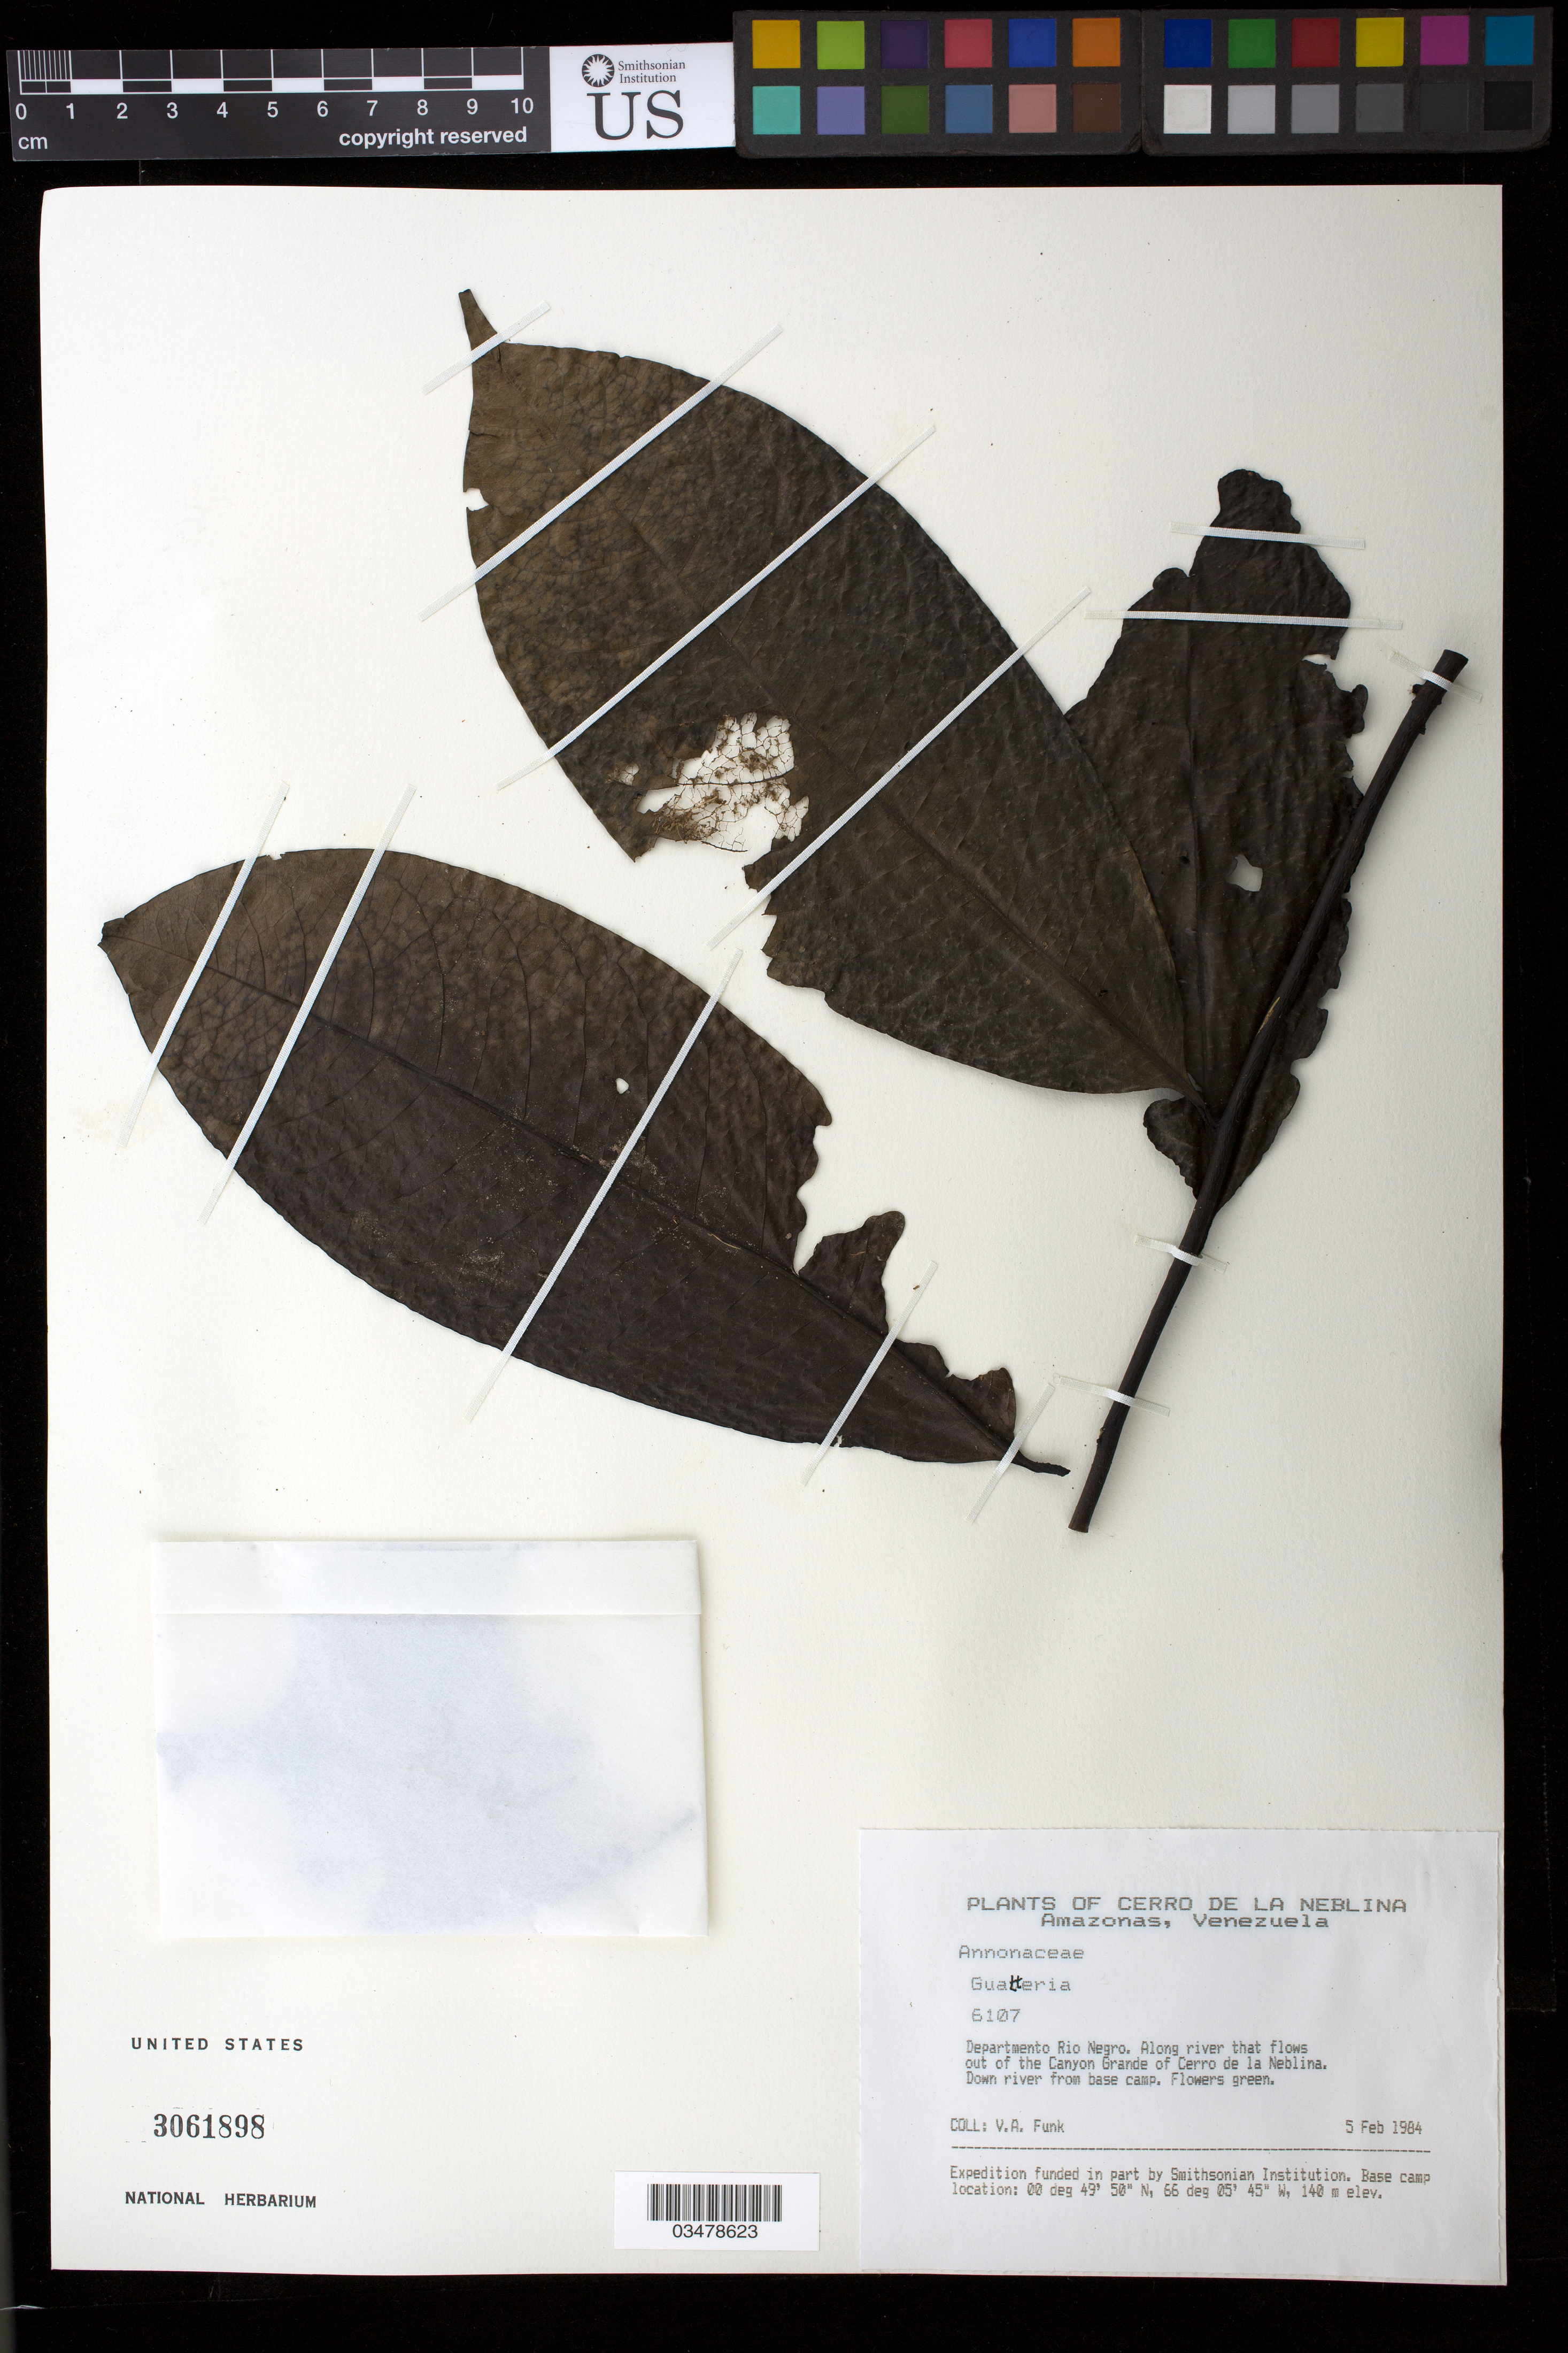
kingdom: Plantae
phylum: Tracheophyta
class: Magnoliopsida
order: Magnoliales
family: Annonaceae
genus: Guatteria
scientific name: Guatteria sp.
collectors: V. Funk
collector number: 6107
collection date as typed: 5 Feb 1984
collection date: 1984-02-05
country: Venezuela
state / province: Amazonas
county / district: Río Negro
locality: Canyon Grande, Cerro de la Neblina, down river from base camp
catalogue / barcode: US 3061898